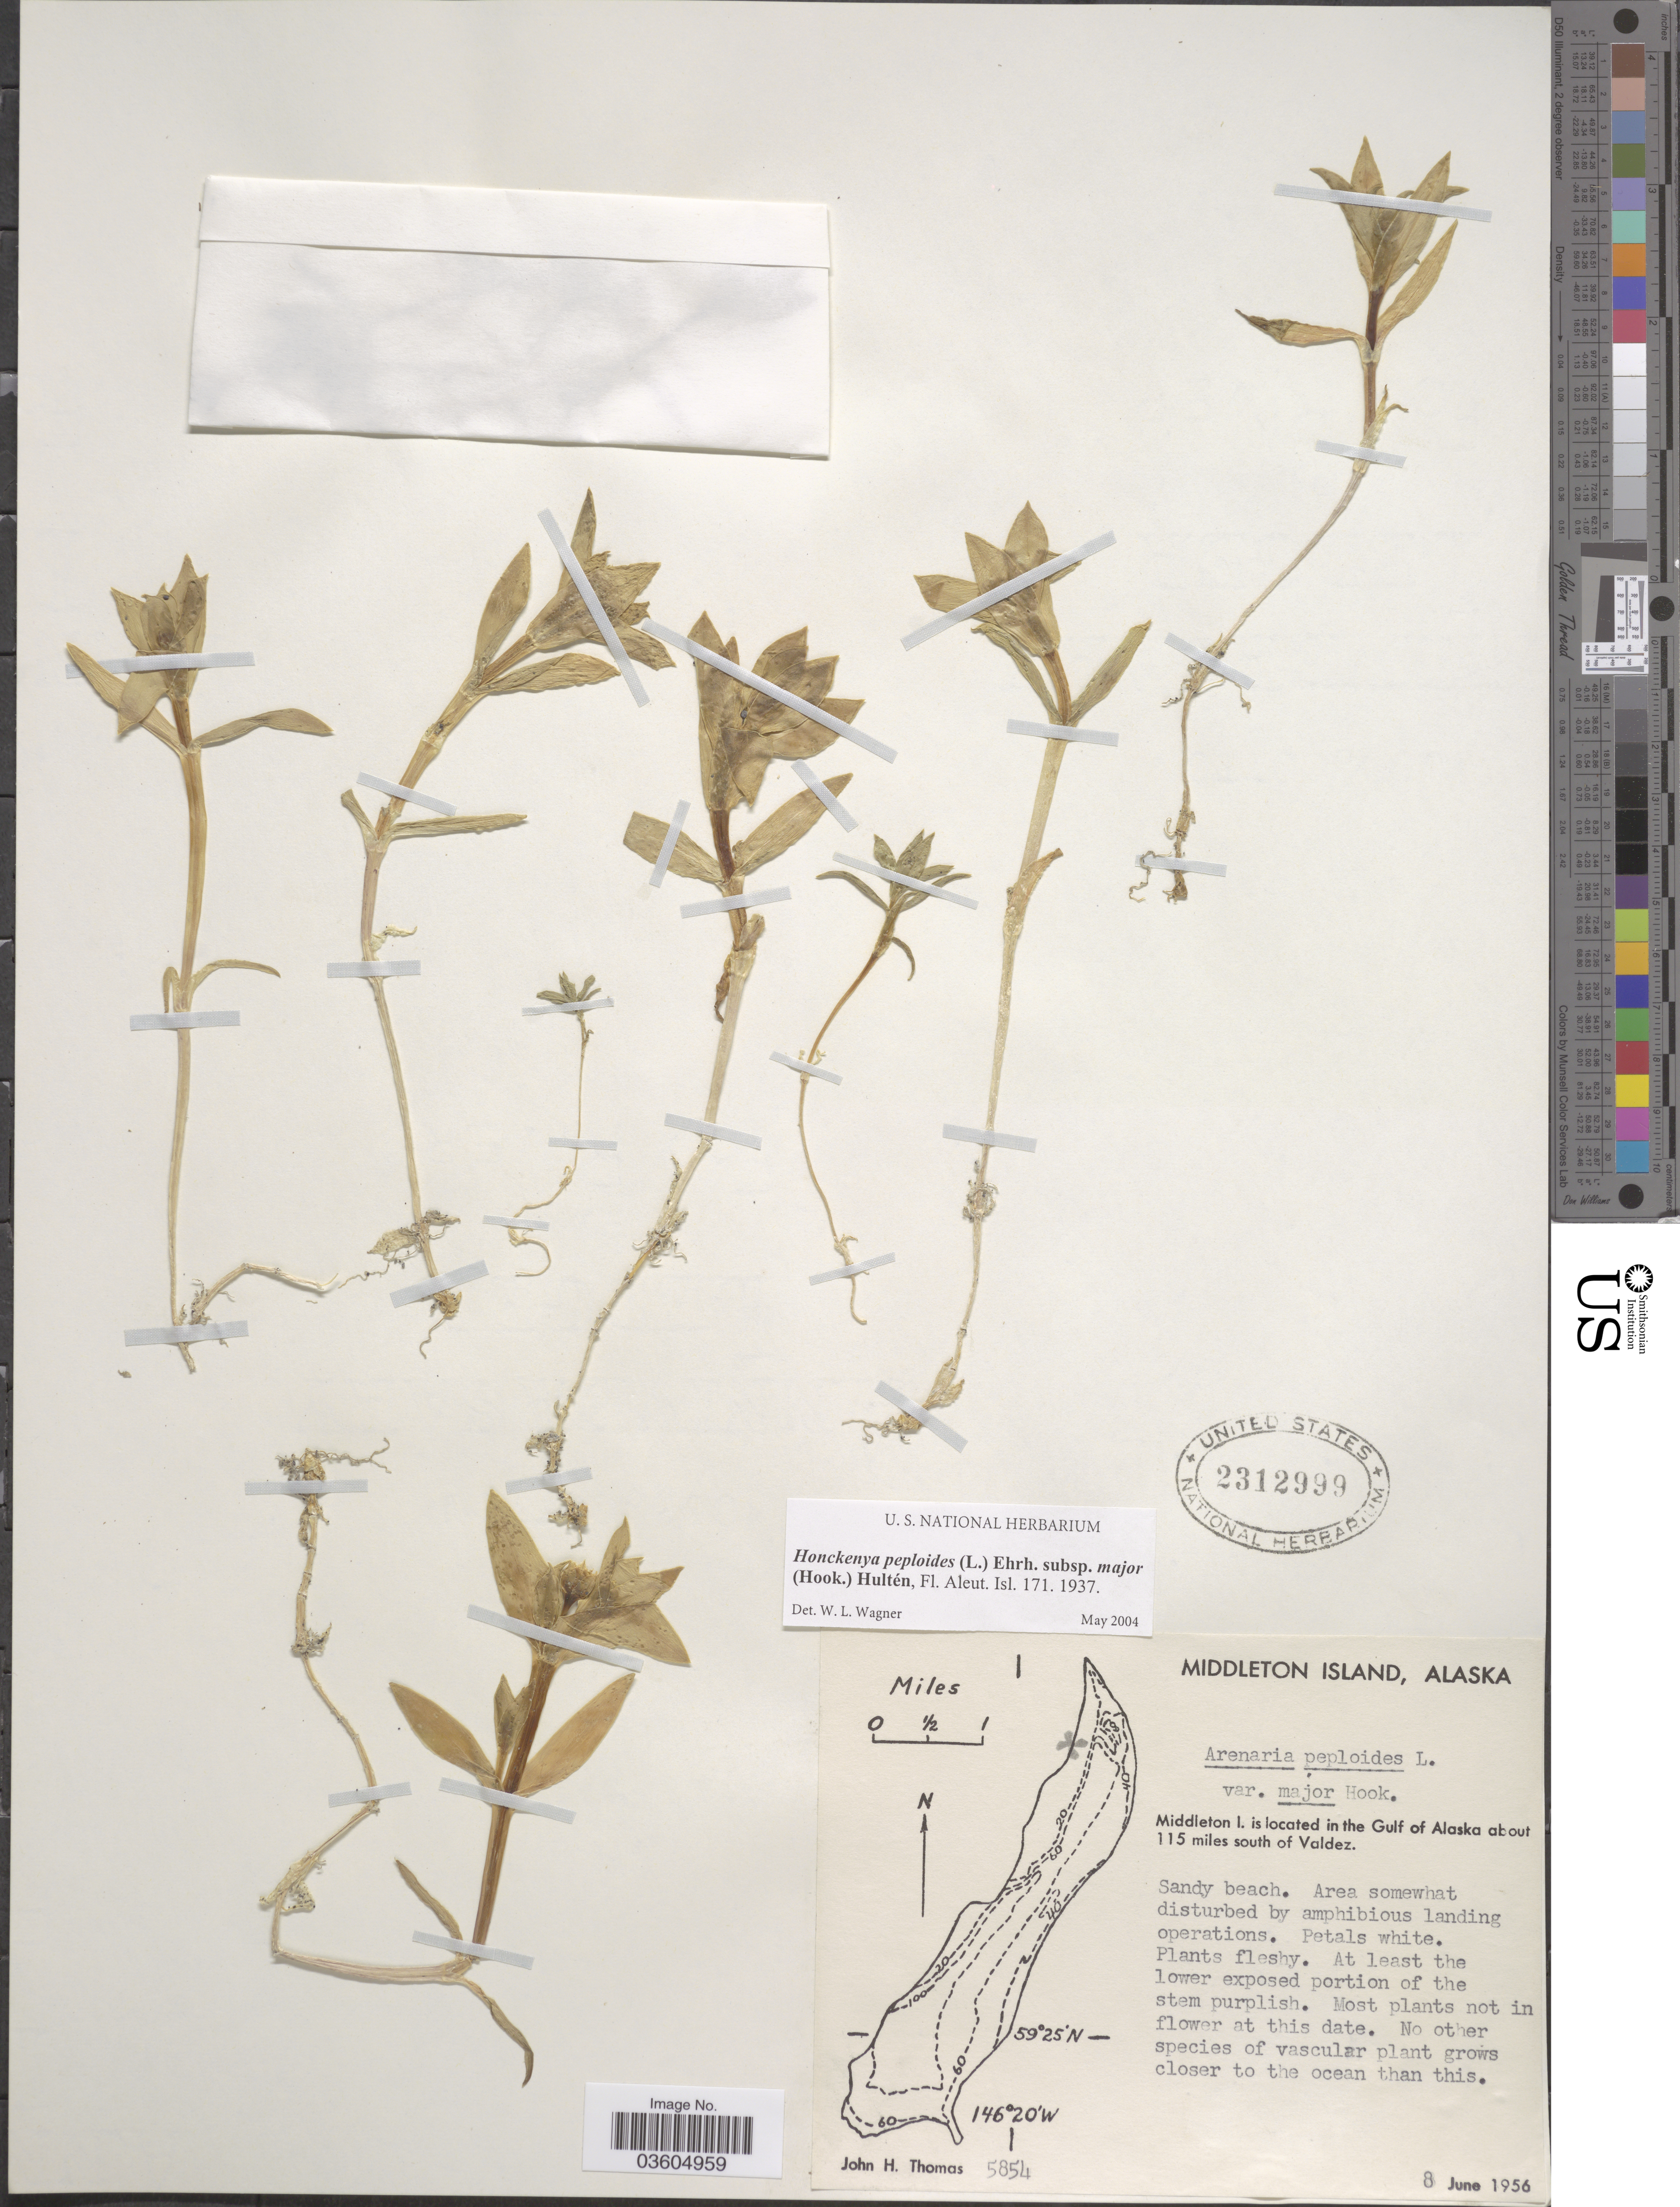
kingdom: Plantae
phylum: Tracheophyta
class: Magnoliopsida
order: Caryophyllales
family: Caryophyllaceae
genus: Honckenya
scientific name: Honckenya peploides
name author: (L.) Ehrh.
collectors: J. H. Thomas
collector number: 5854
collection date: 1956-06-08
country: United States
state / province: Alaska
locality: Middleton Island. Middleton I. is located in the Gulf of Alaska about 115 miles south of Valdez.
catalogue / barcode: US 2312999